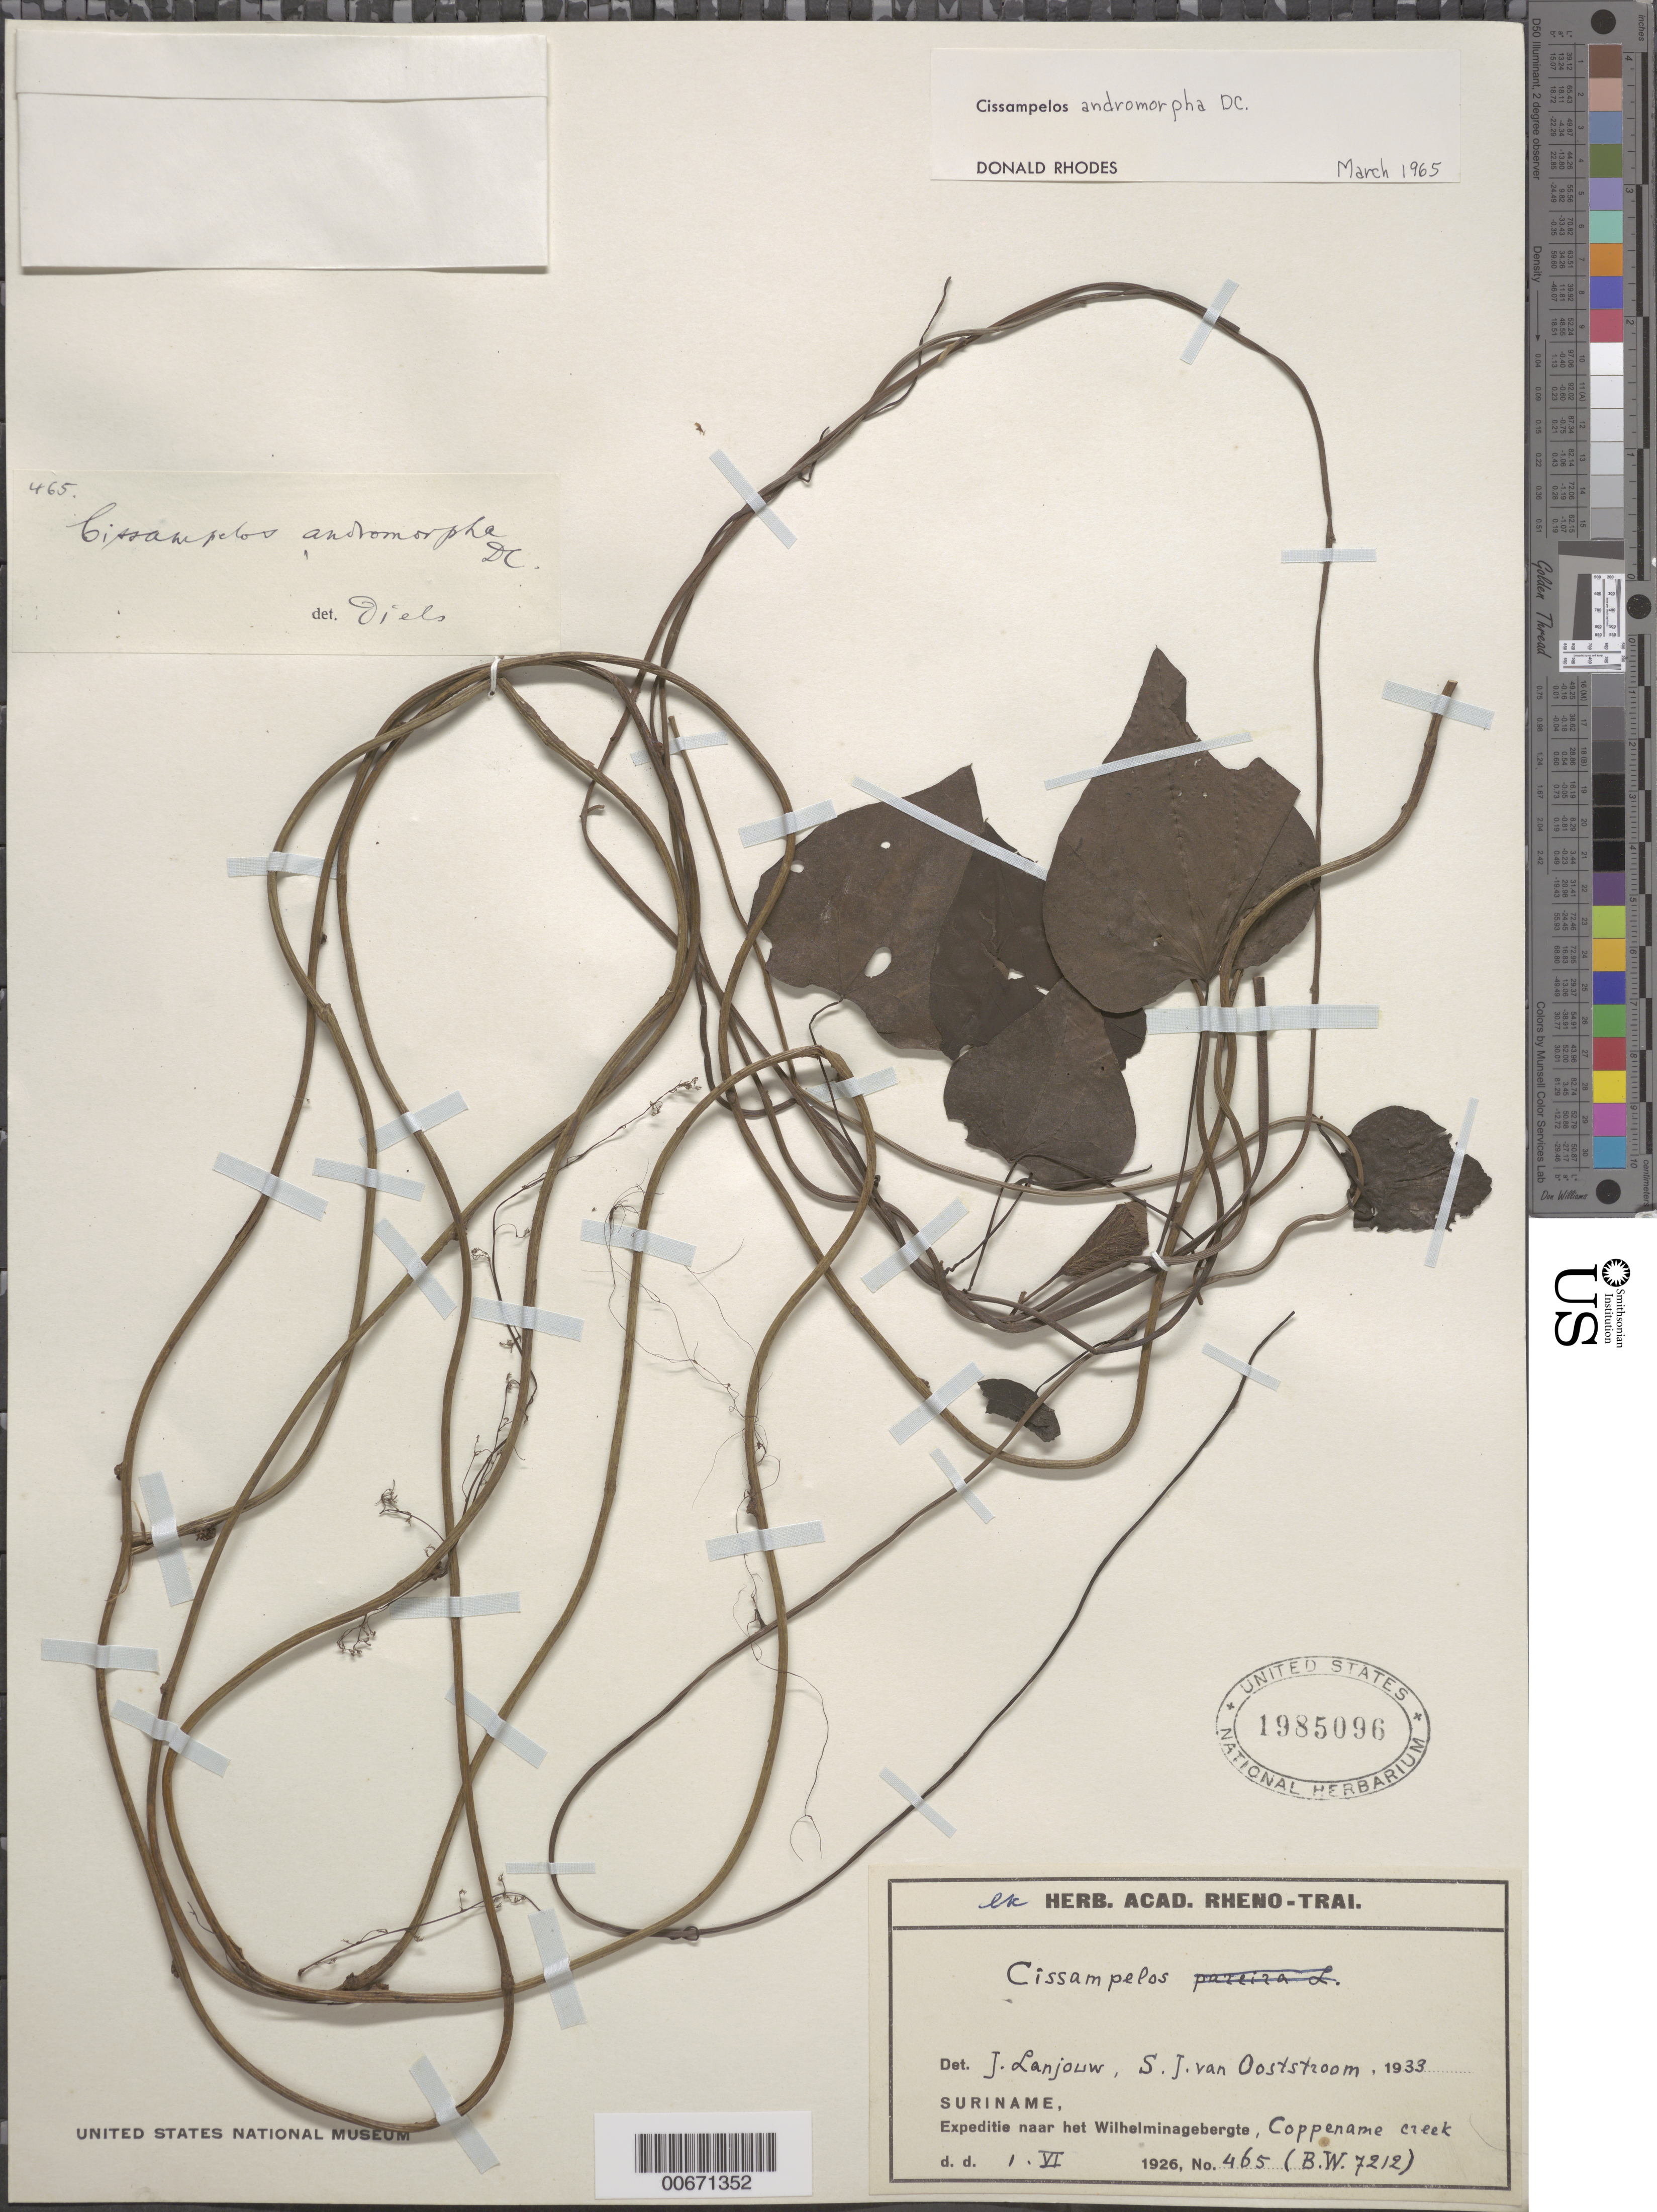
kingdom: Plantae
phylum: Tracheophyta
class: Magnoliopsida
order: Ranunculales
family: Menispermaceae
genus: Cissampelos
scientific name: Cissampelos andromorpha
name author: DC.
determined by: Lanjouw, J.; Ooststroom, S. J.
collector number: B.W. 7212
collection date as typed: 1-Jun-26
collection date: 1926-06-01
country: Suriname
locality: Coppename Creek, Wilhelminagebergte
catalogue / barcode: US 1985096